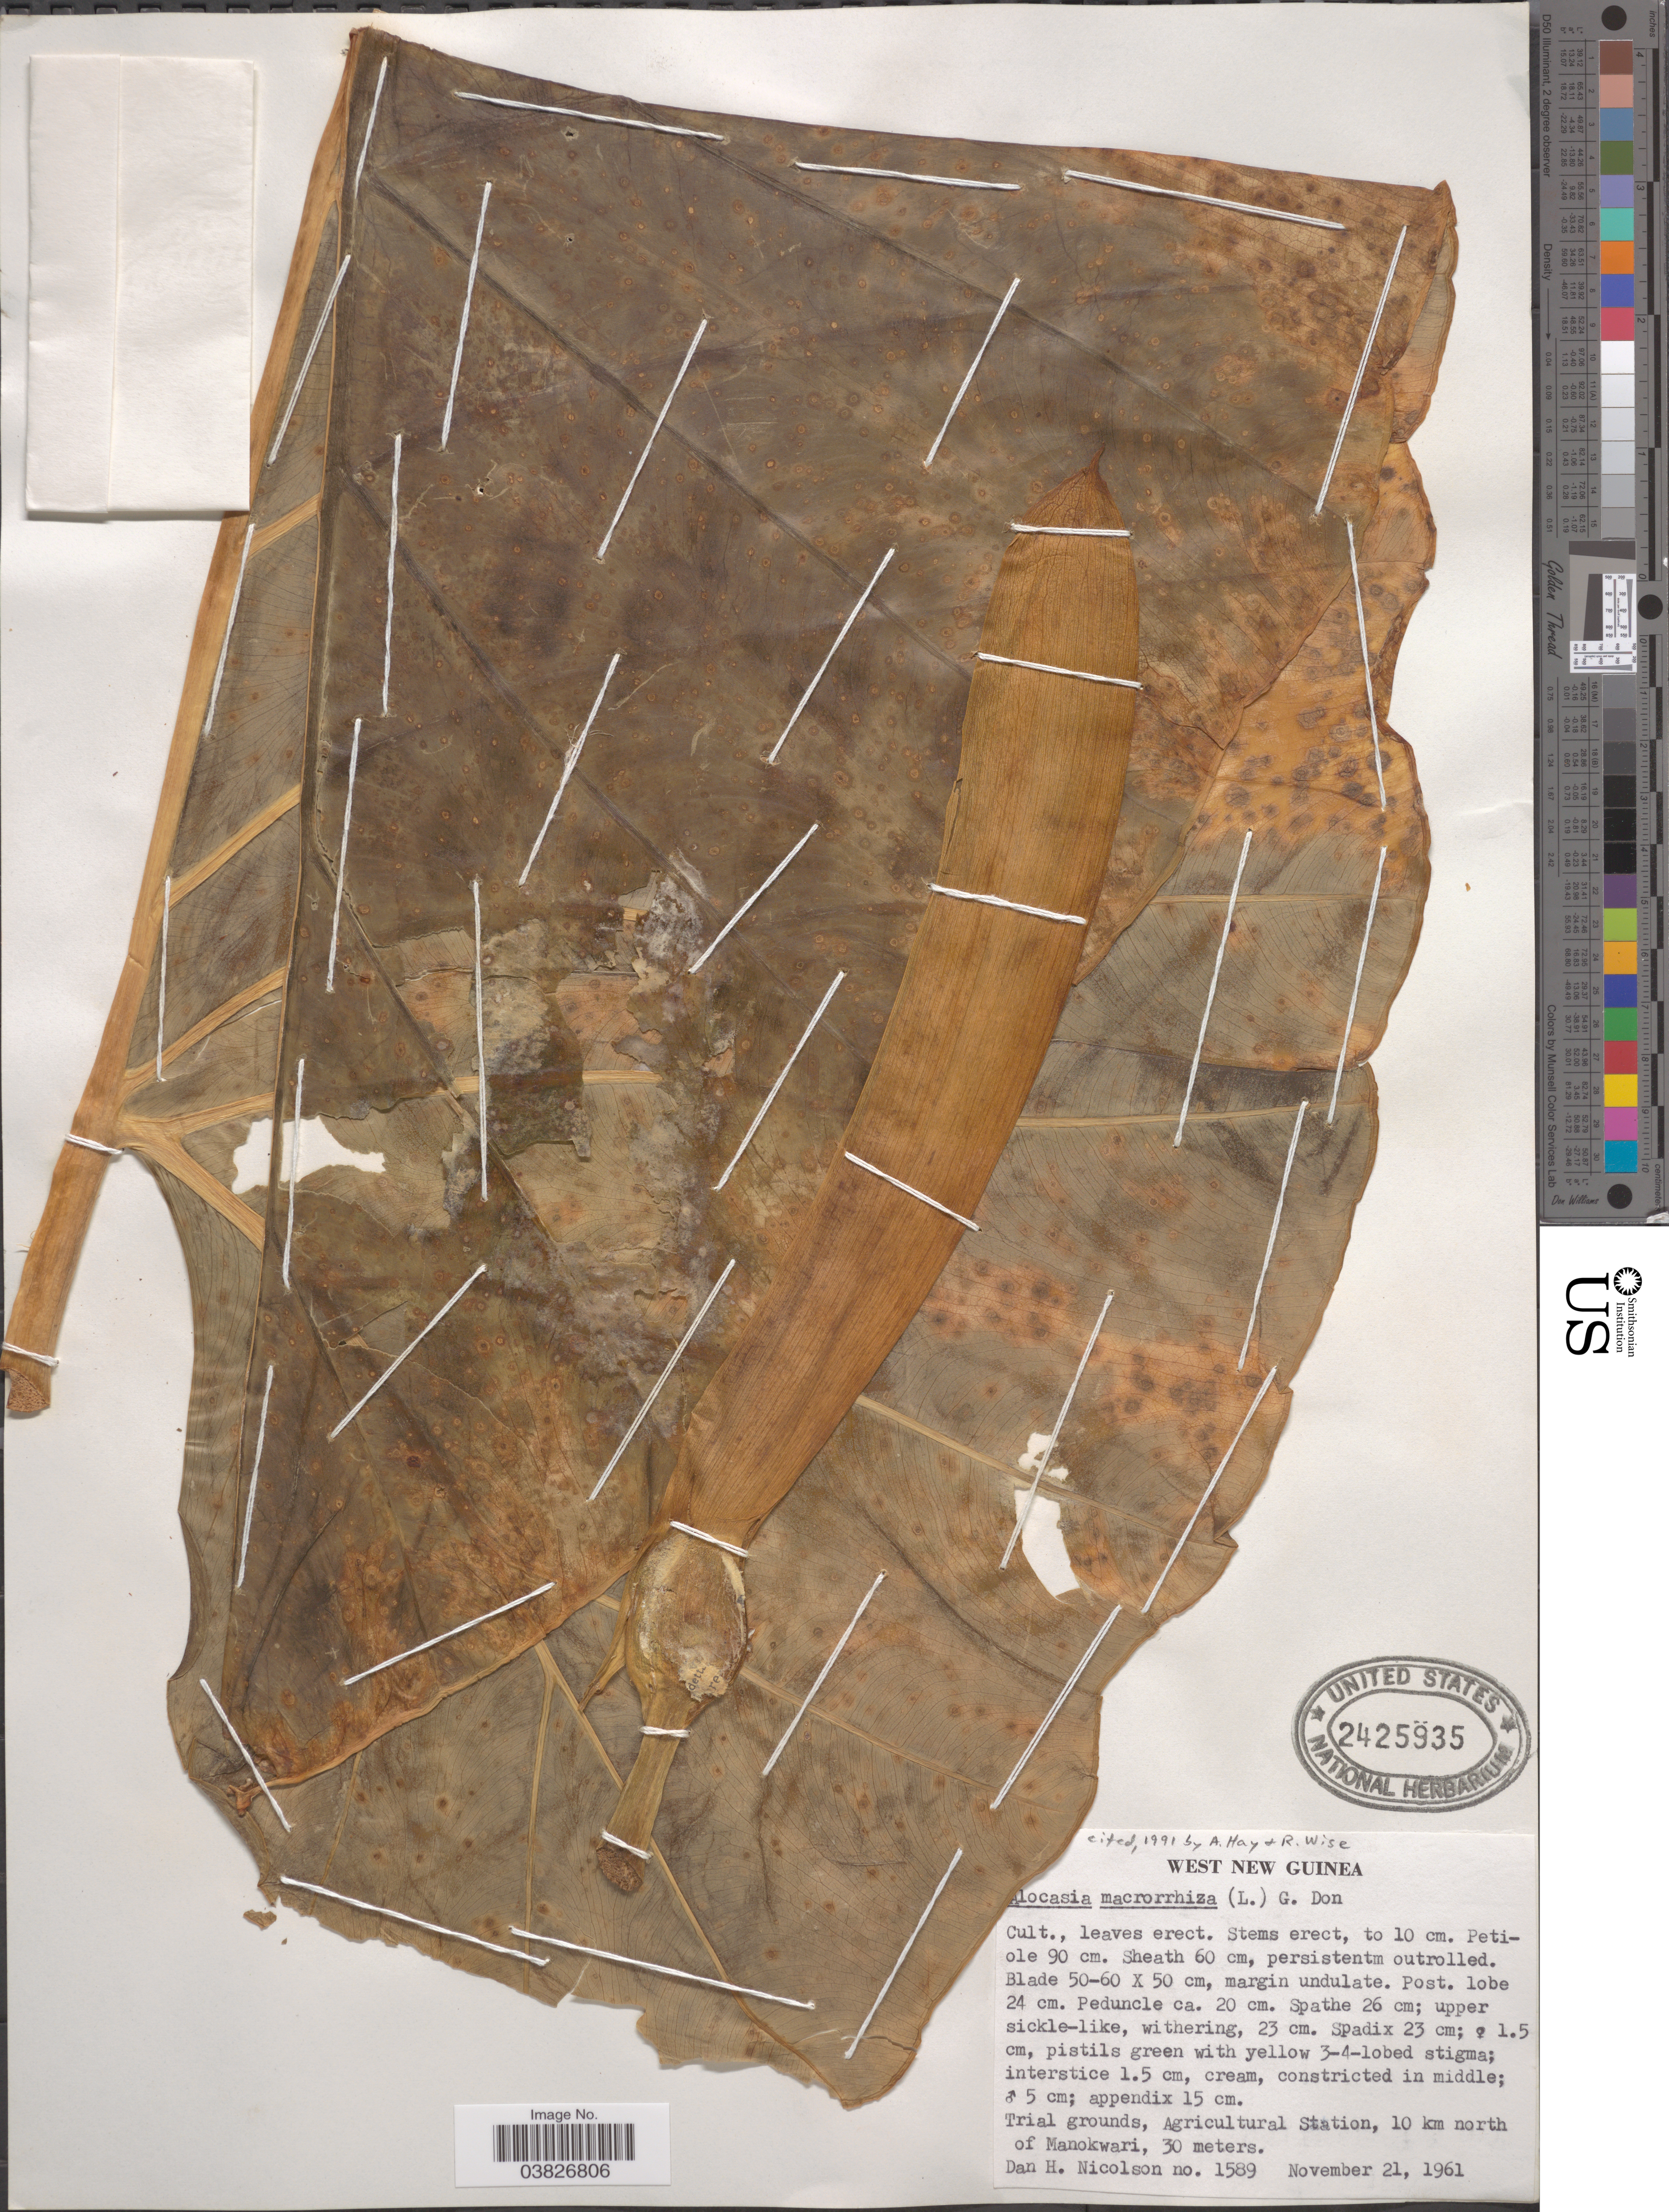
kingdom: Plantae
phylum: Tracheophyta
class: Liliopsida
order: Alismatales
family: Araceae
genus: Alocasia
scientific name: Alocasia macrorrhiza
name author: (L.) Schott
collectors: D. H. Nicolson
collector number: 1589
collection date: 1961-11-21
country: Indonesia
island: New Guinea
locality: West New Guinea. Trail grounds, Agricultural Station, 10 km north of Manokwari.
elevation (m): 30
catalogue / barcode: US 2425935